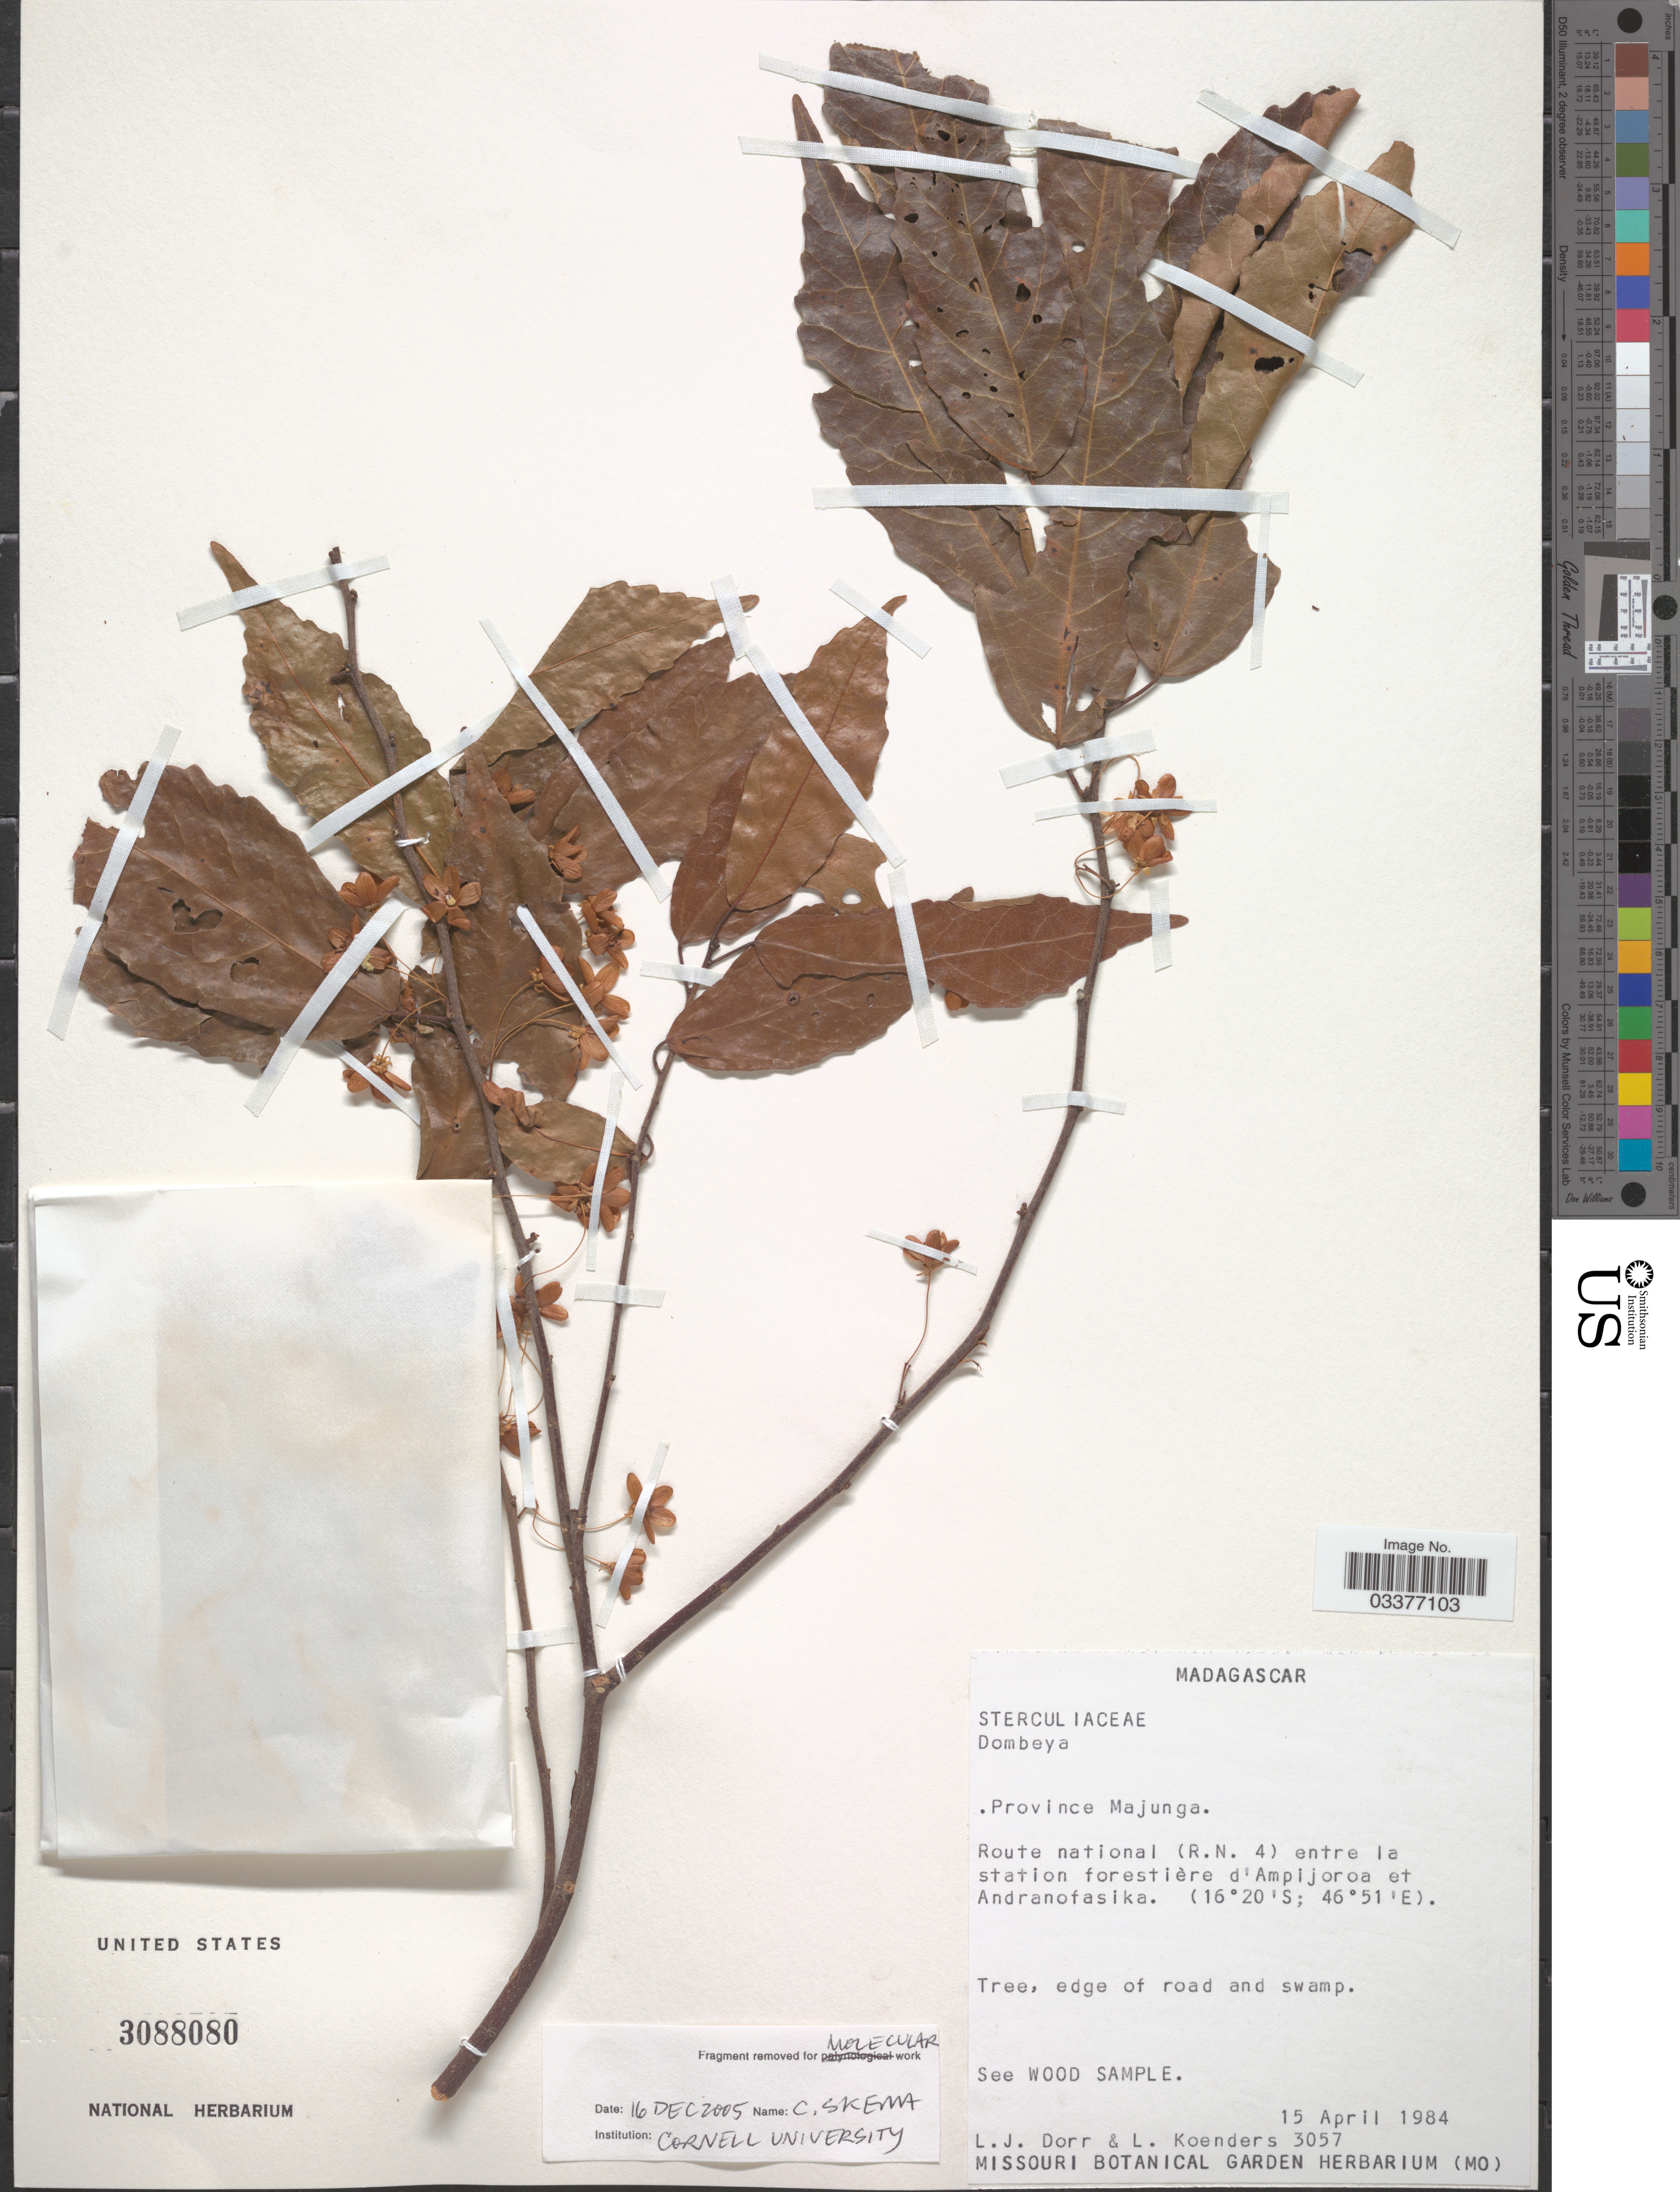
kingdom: Plantae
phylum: Tracheophyta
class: Magnoliopsida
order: Malvales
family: Malvaceae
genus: Dombeya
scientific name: Dombeya subviscosa subsp. subviscosa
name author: Hochr.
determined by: Dorr, L. J., (BOT), Smithsonian Institution - National Museum of Natural History (UNITED STATES)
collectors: L. J. Dorr & L. Koenders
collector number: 3057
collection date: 1984-04-15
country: Madagascar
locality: Province Majunga. Route national (R.N. 4) entre la station forestière d'Ampijoroa et Andranofasika.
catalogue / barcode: US 3088080